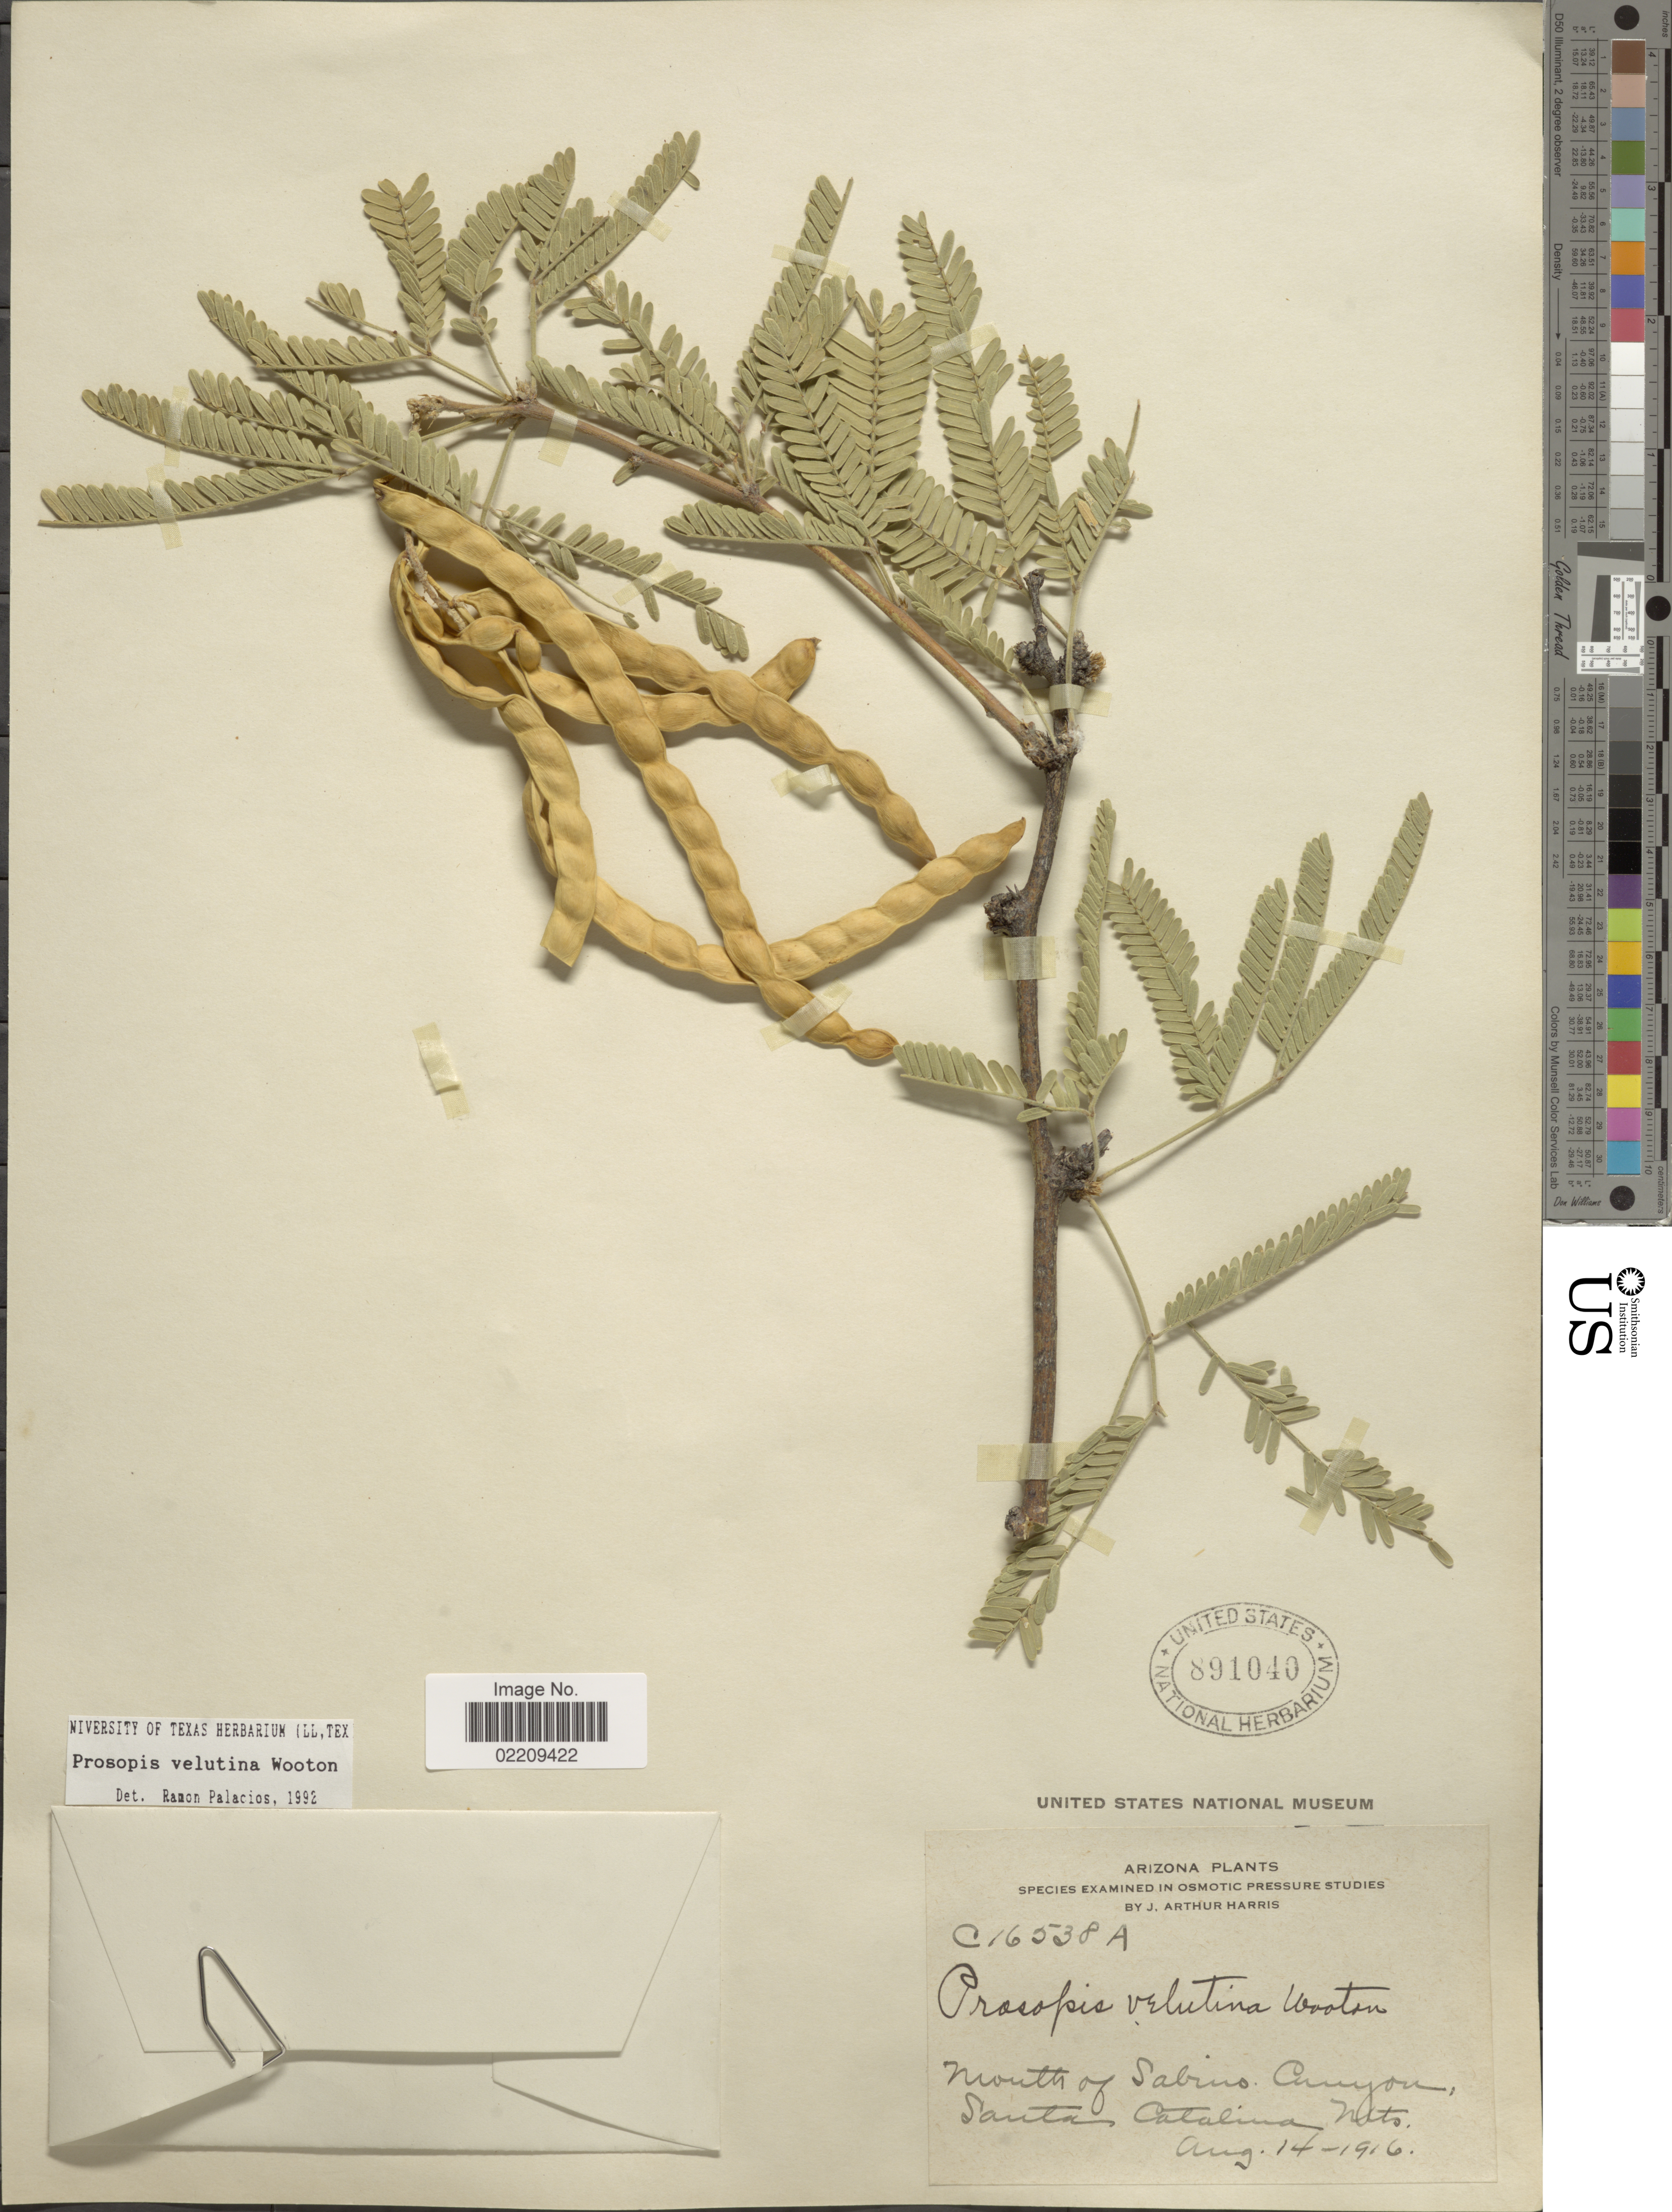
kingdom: Plantae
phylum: Tracheophyta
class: Magnoliopsida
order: Fabales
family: Fabaceae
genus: Neltuma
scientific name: Neltuma velutina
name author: (Wooton) Britton & Rose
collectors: J. A. Harris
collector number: C16538A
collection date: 1916-08-14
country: United States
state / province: Arizona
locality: Mouth of Sabino Canyon, Santas Catalina Mts.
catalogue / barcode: US 891040